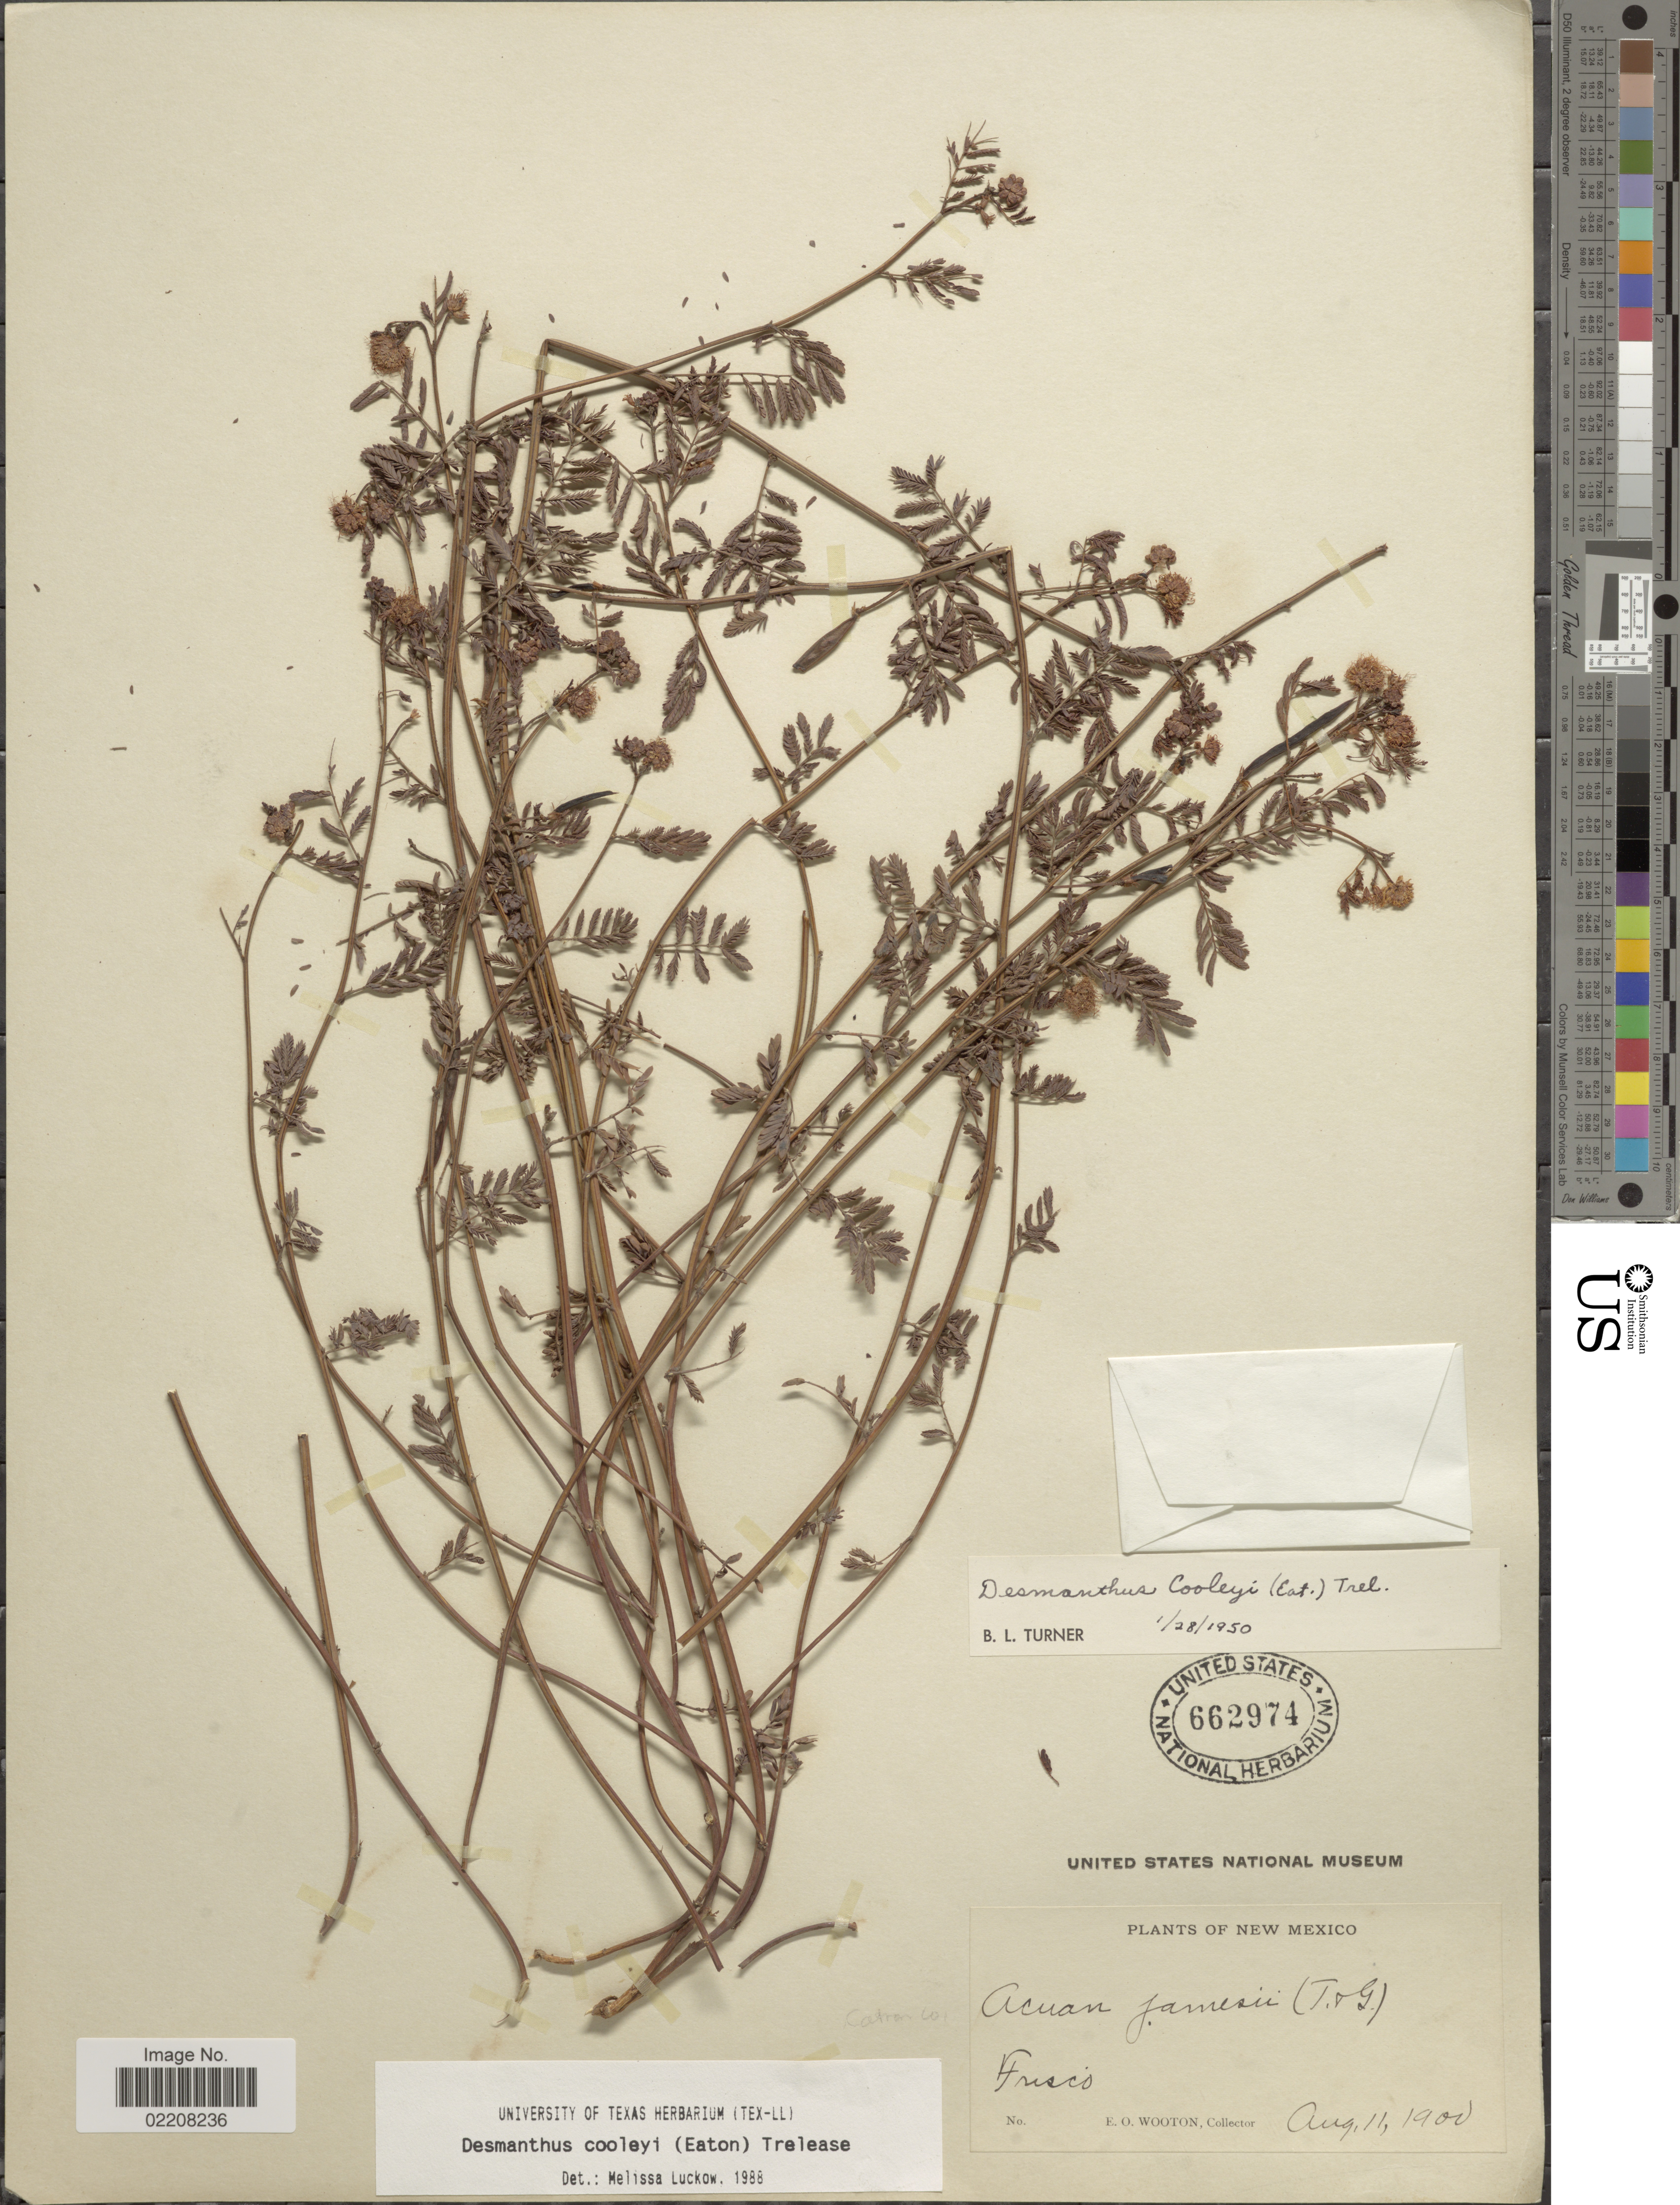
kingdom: Plantae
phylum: Tracheophyta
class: Magnoliopsida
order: Fabales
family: Fabaceae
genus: Desmanthus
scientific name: Desmanthus cooleyi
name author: (Eaton) Trel.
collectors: E. O. Wooton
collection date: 1900-08-11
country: United States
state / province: New Mexico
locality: Frisco.. Catron Co.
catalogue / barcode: US 662974